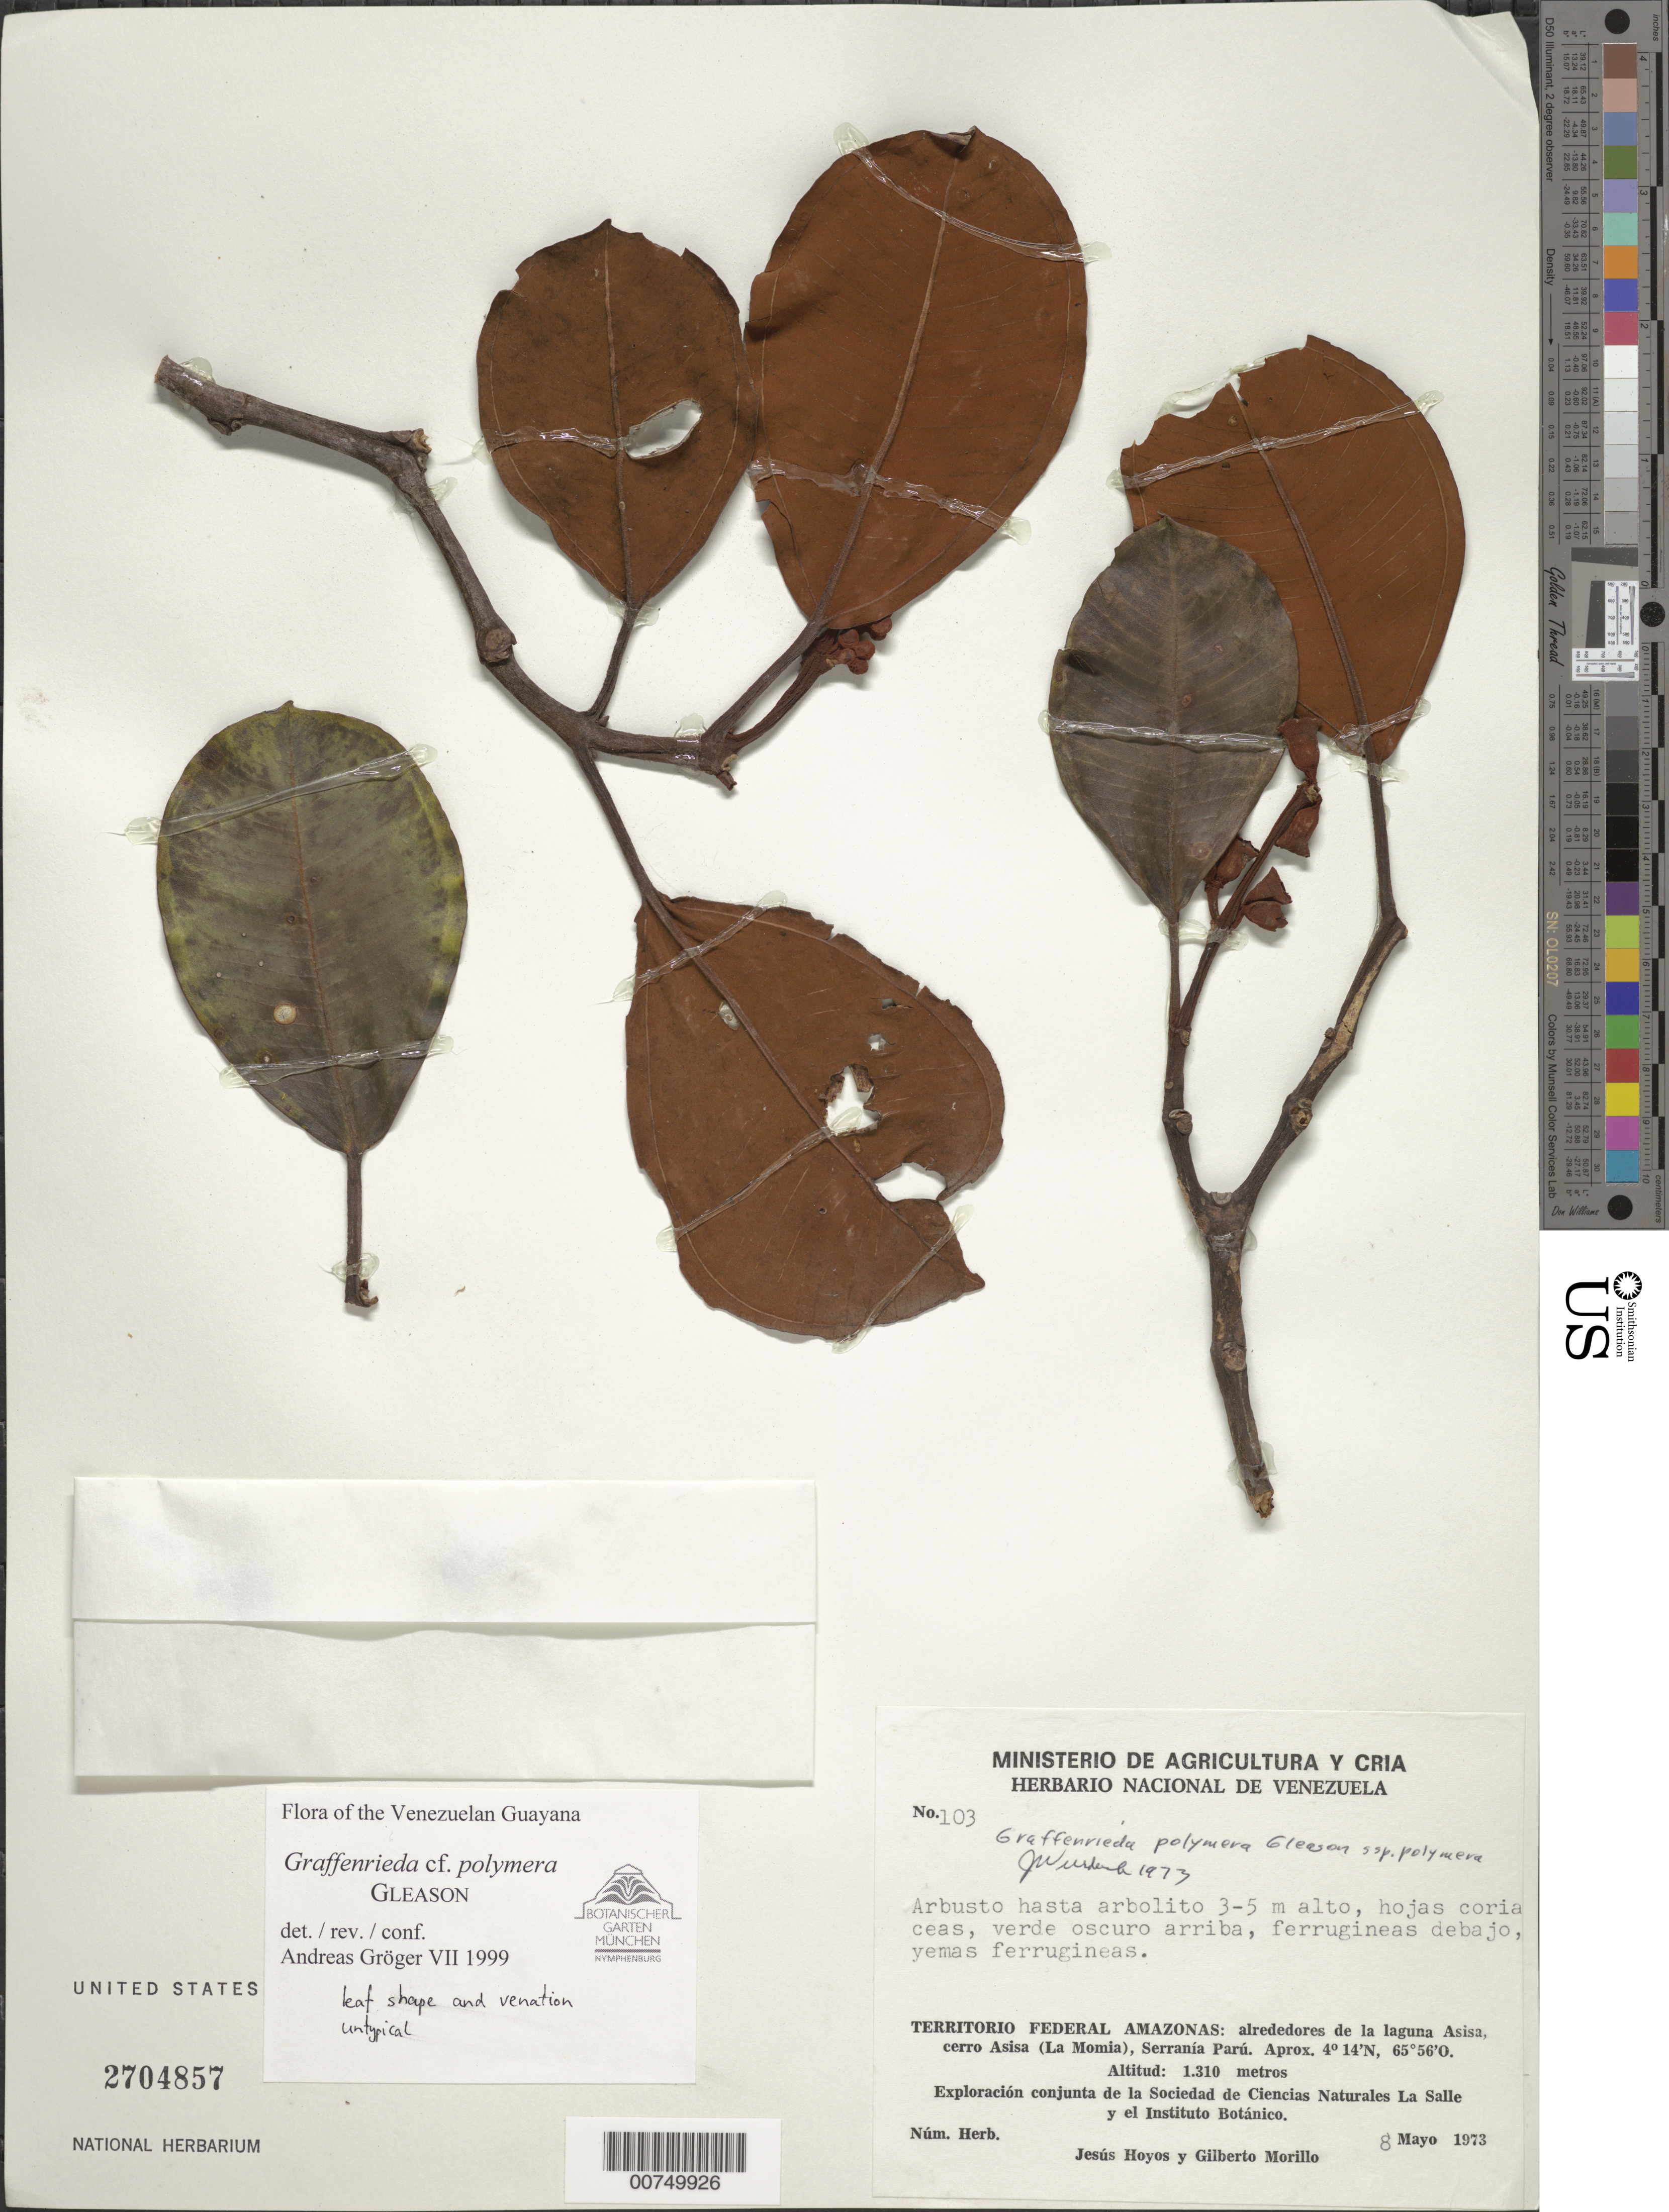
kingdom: Plantae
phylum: Tracheophyta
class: Magnoliopsida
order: Myrtales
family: Melastomataceae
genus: Graffenrieda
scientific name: Graffenrieda polymera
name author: Gleason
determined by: Gröger, A.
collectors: J. Hoyos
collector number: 103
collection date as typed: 8-May-73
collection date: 1973-05-08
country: Venezuela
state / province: Amazonas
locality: Serranía Parú, Laguna Asisa, cerro Asisa (La Momia)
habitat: Around lagoon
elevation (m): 1310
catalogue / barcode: US 2704857